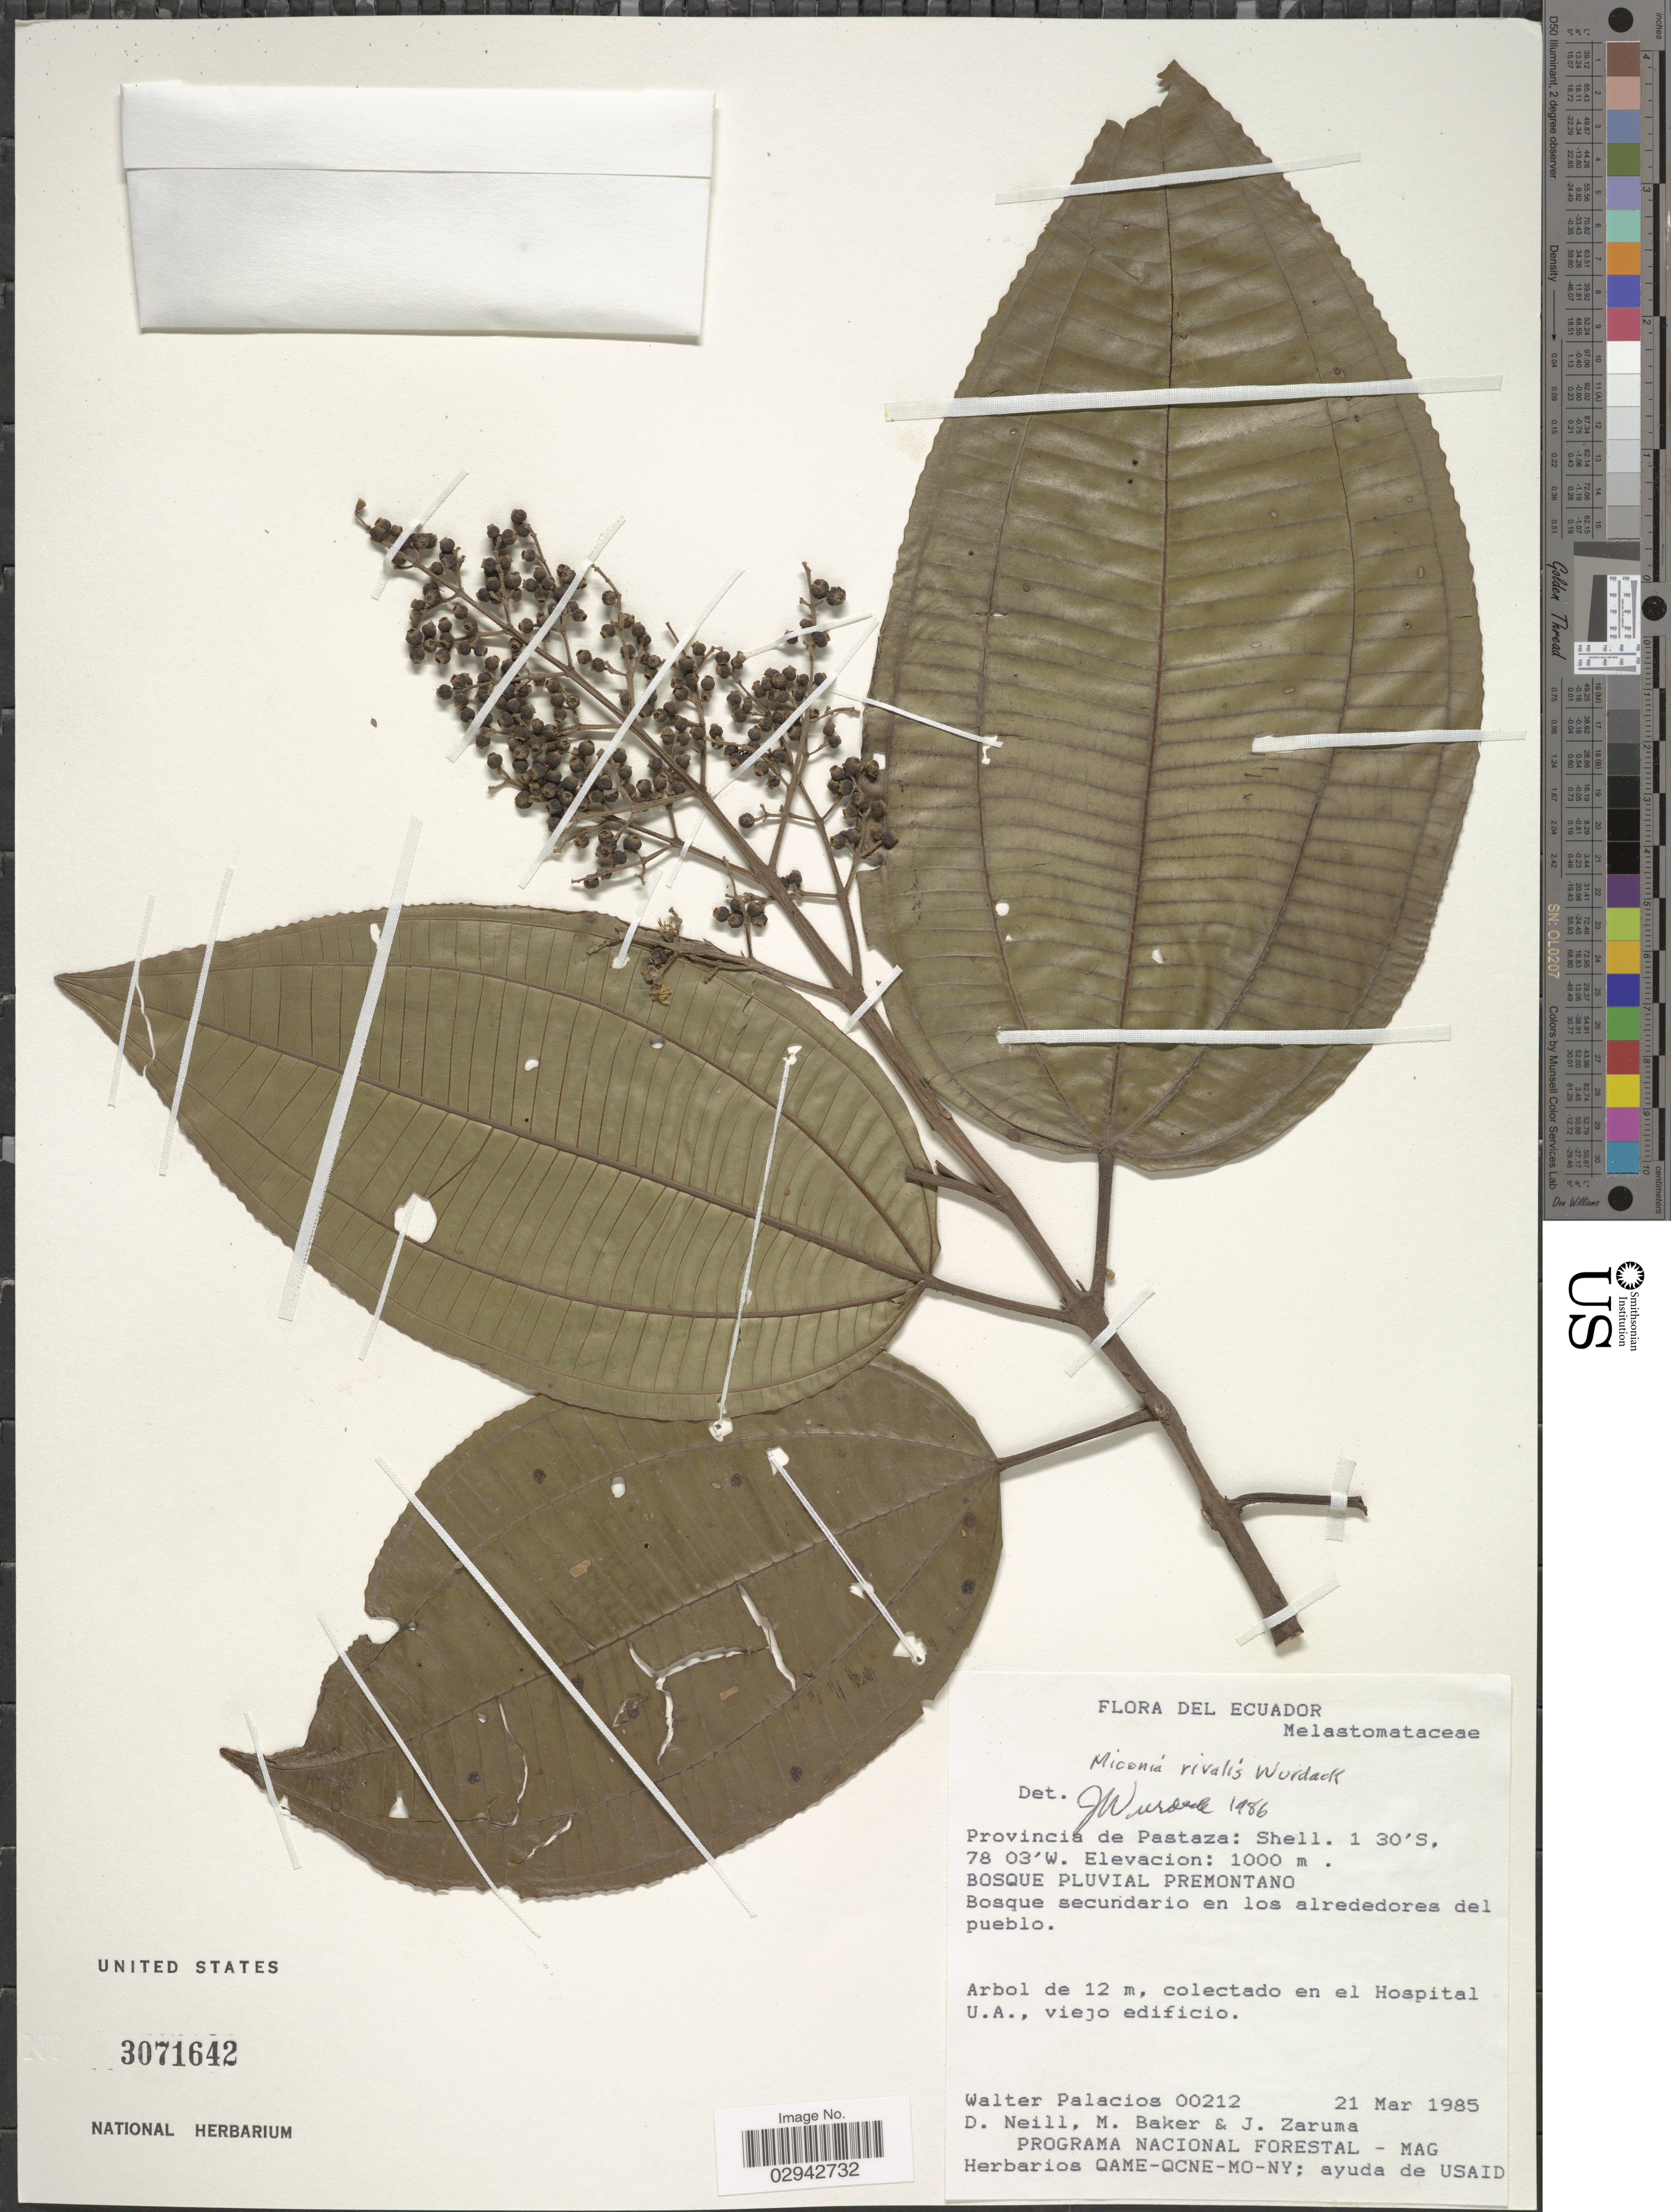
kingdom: Plantae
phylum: Tracheophyta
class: Magnoliopsida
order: Myrtales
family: Melastomataceae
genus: Miconia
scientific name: Miconia rivalis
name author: Wurdack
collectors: W. Palacios, D. Neill, M. Baker & J. Zaruma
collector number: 00212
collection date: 1985-03-21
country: Ecuador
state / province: Pastaza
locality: Shell. En el Hospital U.A.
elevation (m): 1000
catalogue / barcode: US 3071642